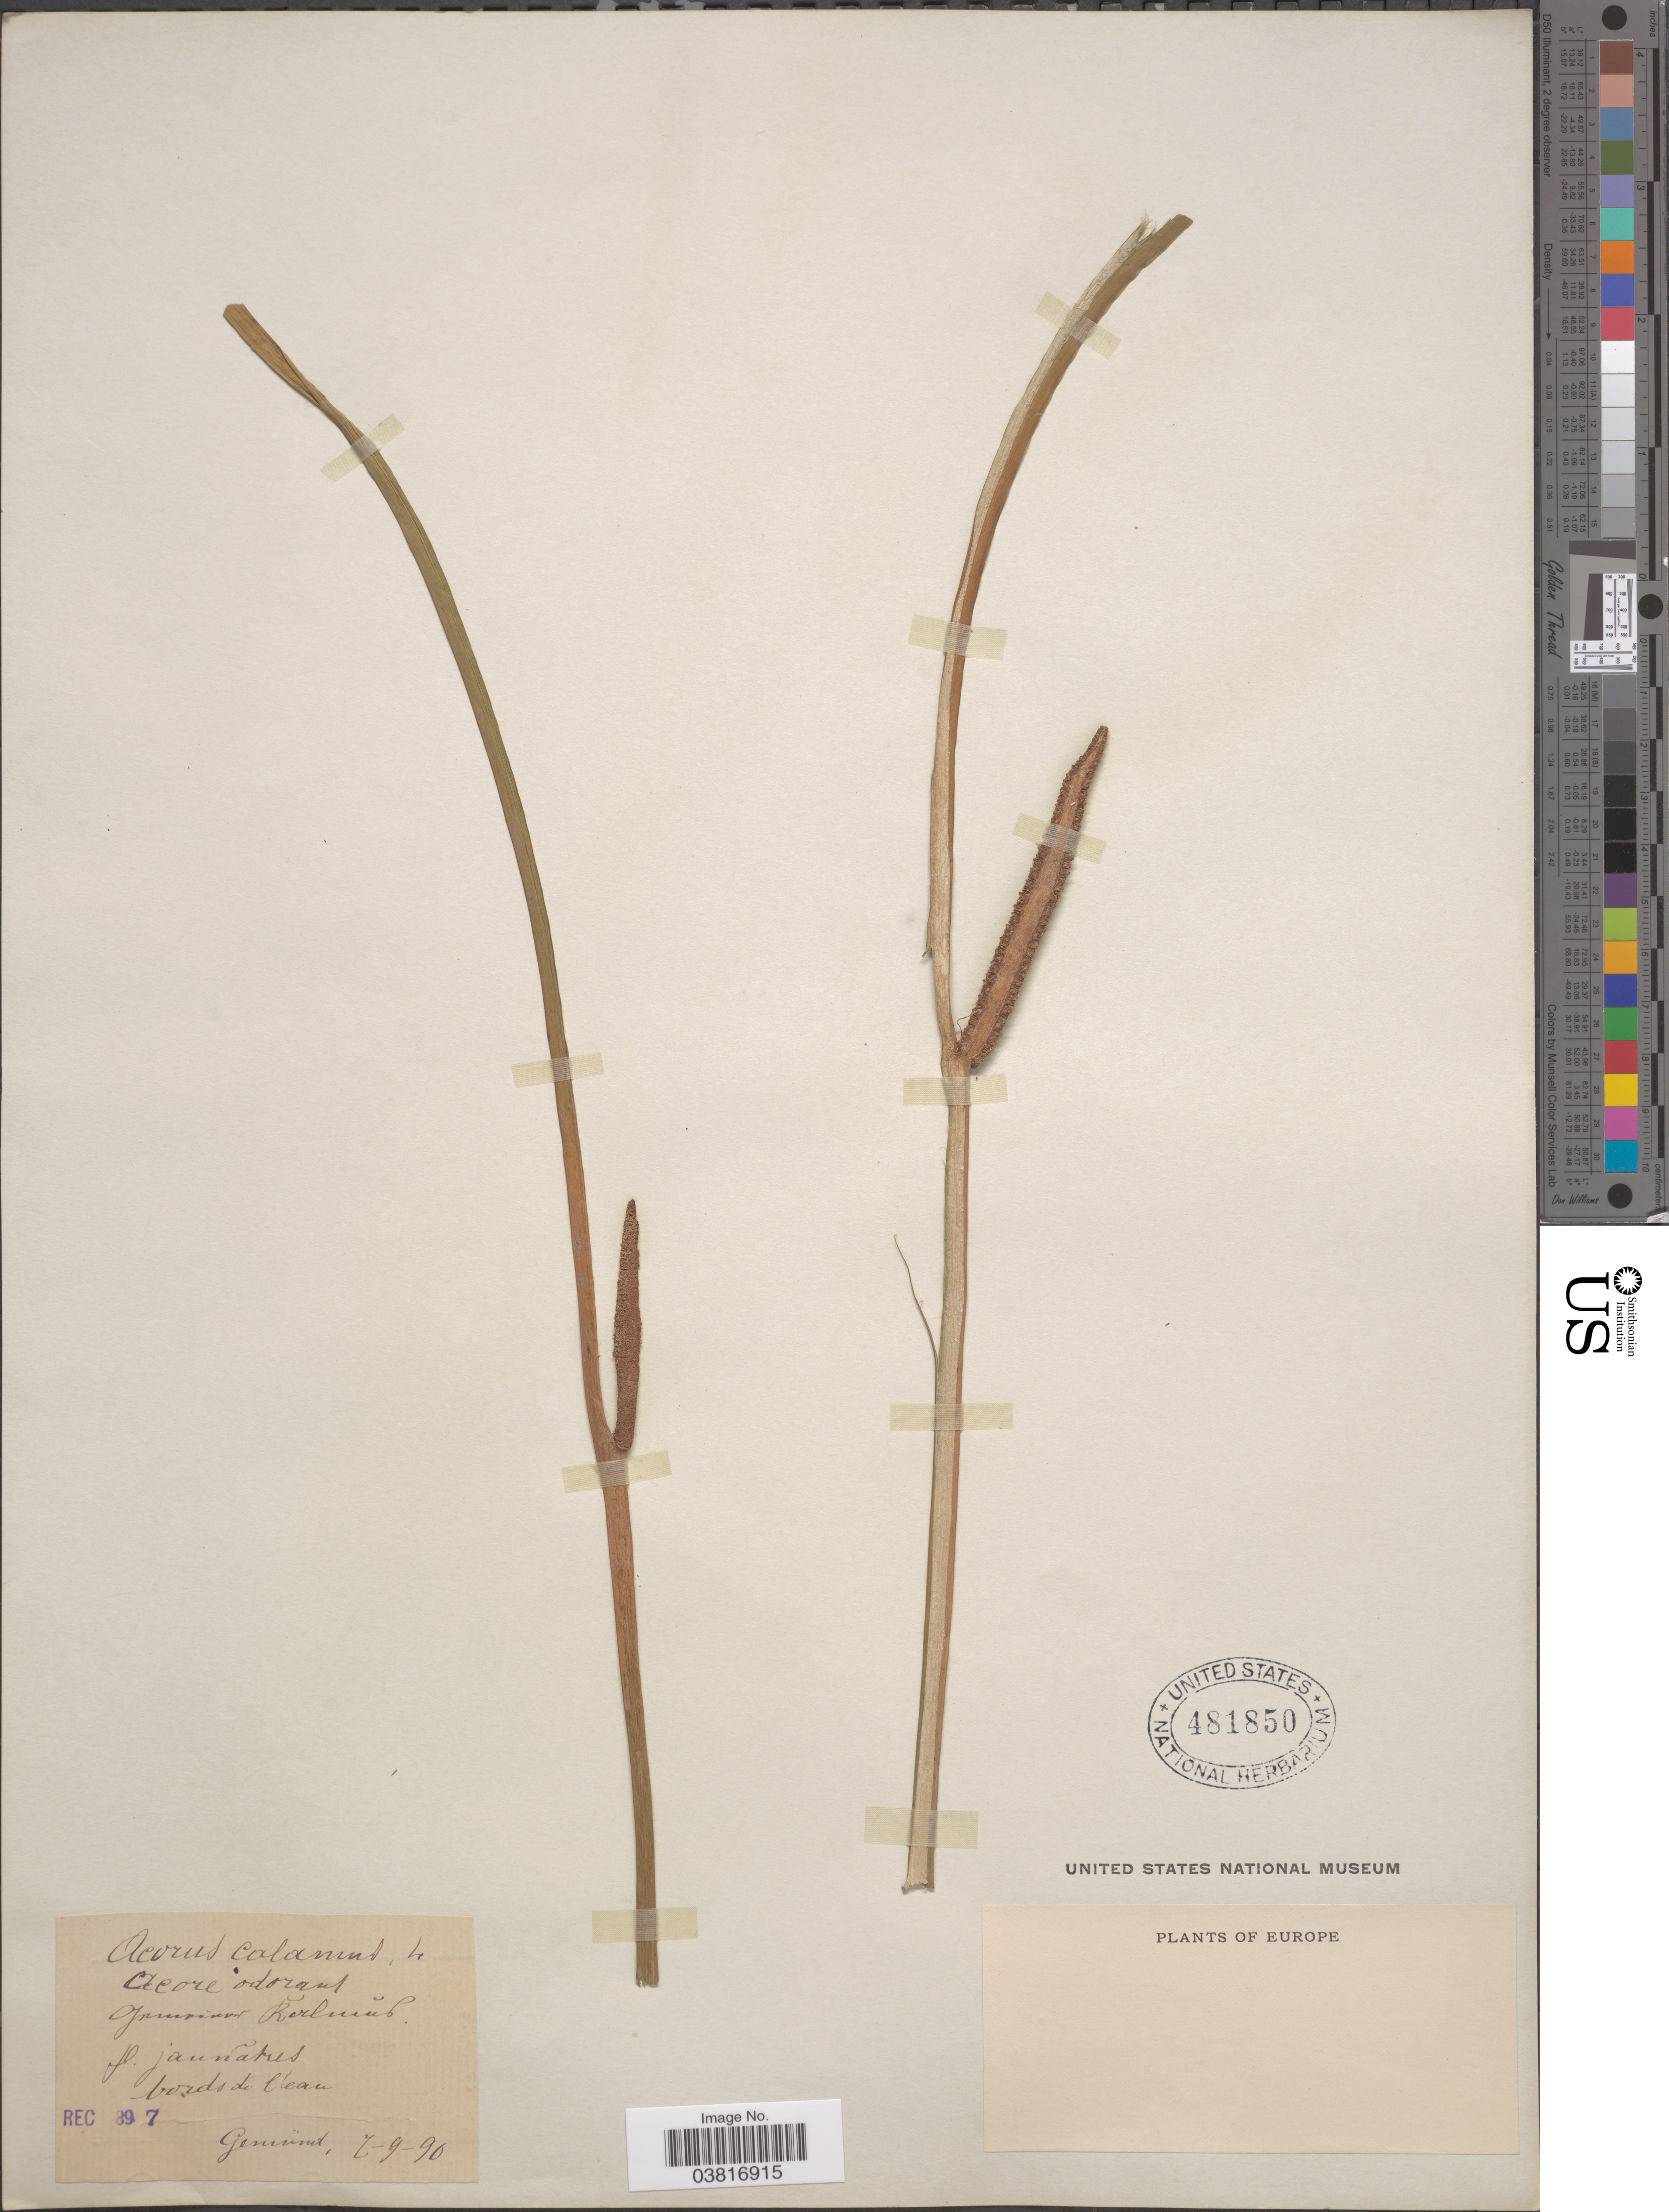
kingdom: Plantae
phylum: Tracheophyta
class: Liliopsida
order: Acorales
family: Acoraceae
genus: Acorus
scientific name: Acorus calamus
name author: L.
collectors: Gemünd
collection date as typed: Transcribed d/m/y: 7/9/90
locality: P. jaunãrus [interpreted] bords de l'eau. Europe.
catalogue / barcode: US 481850